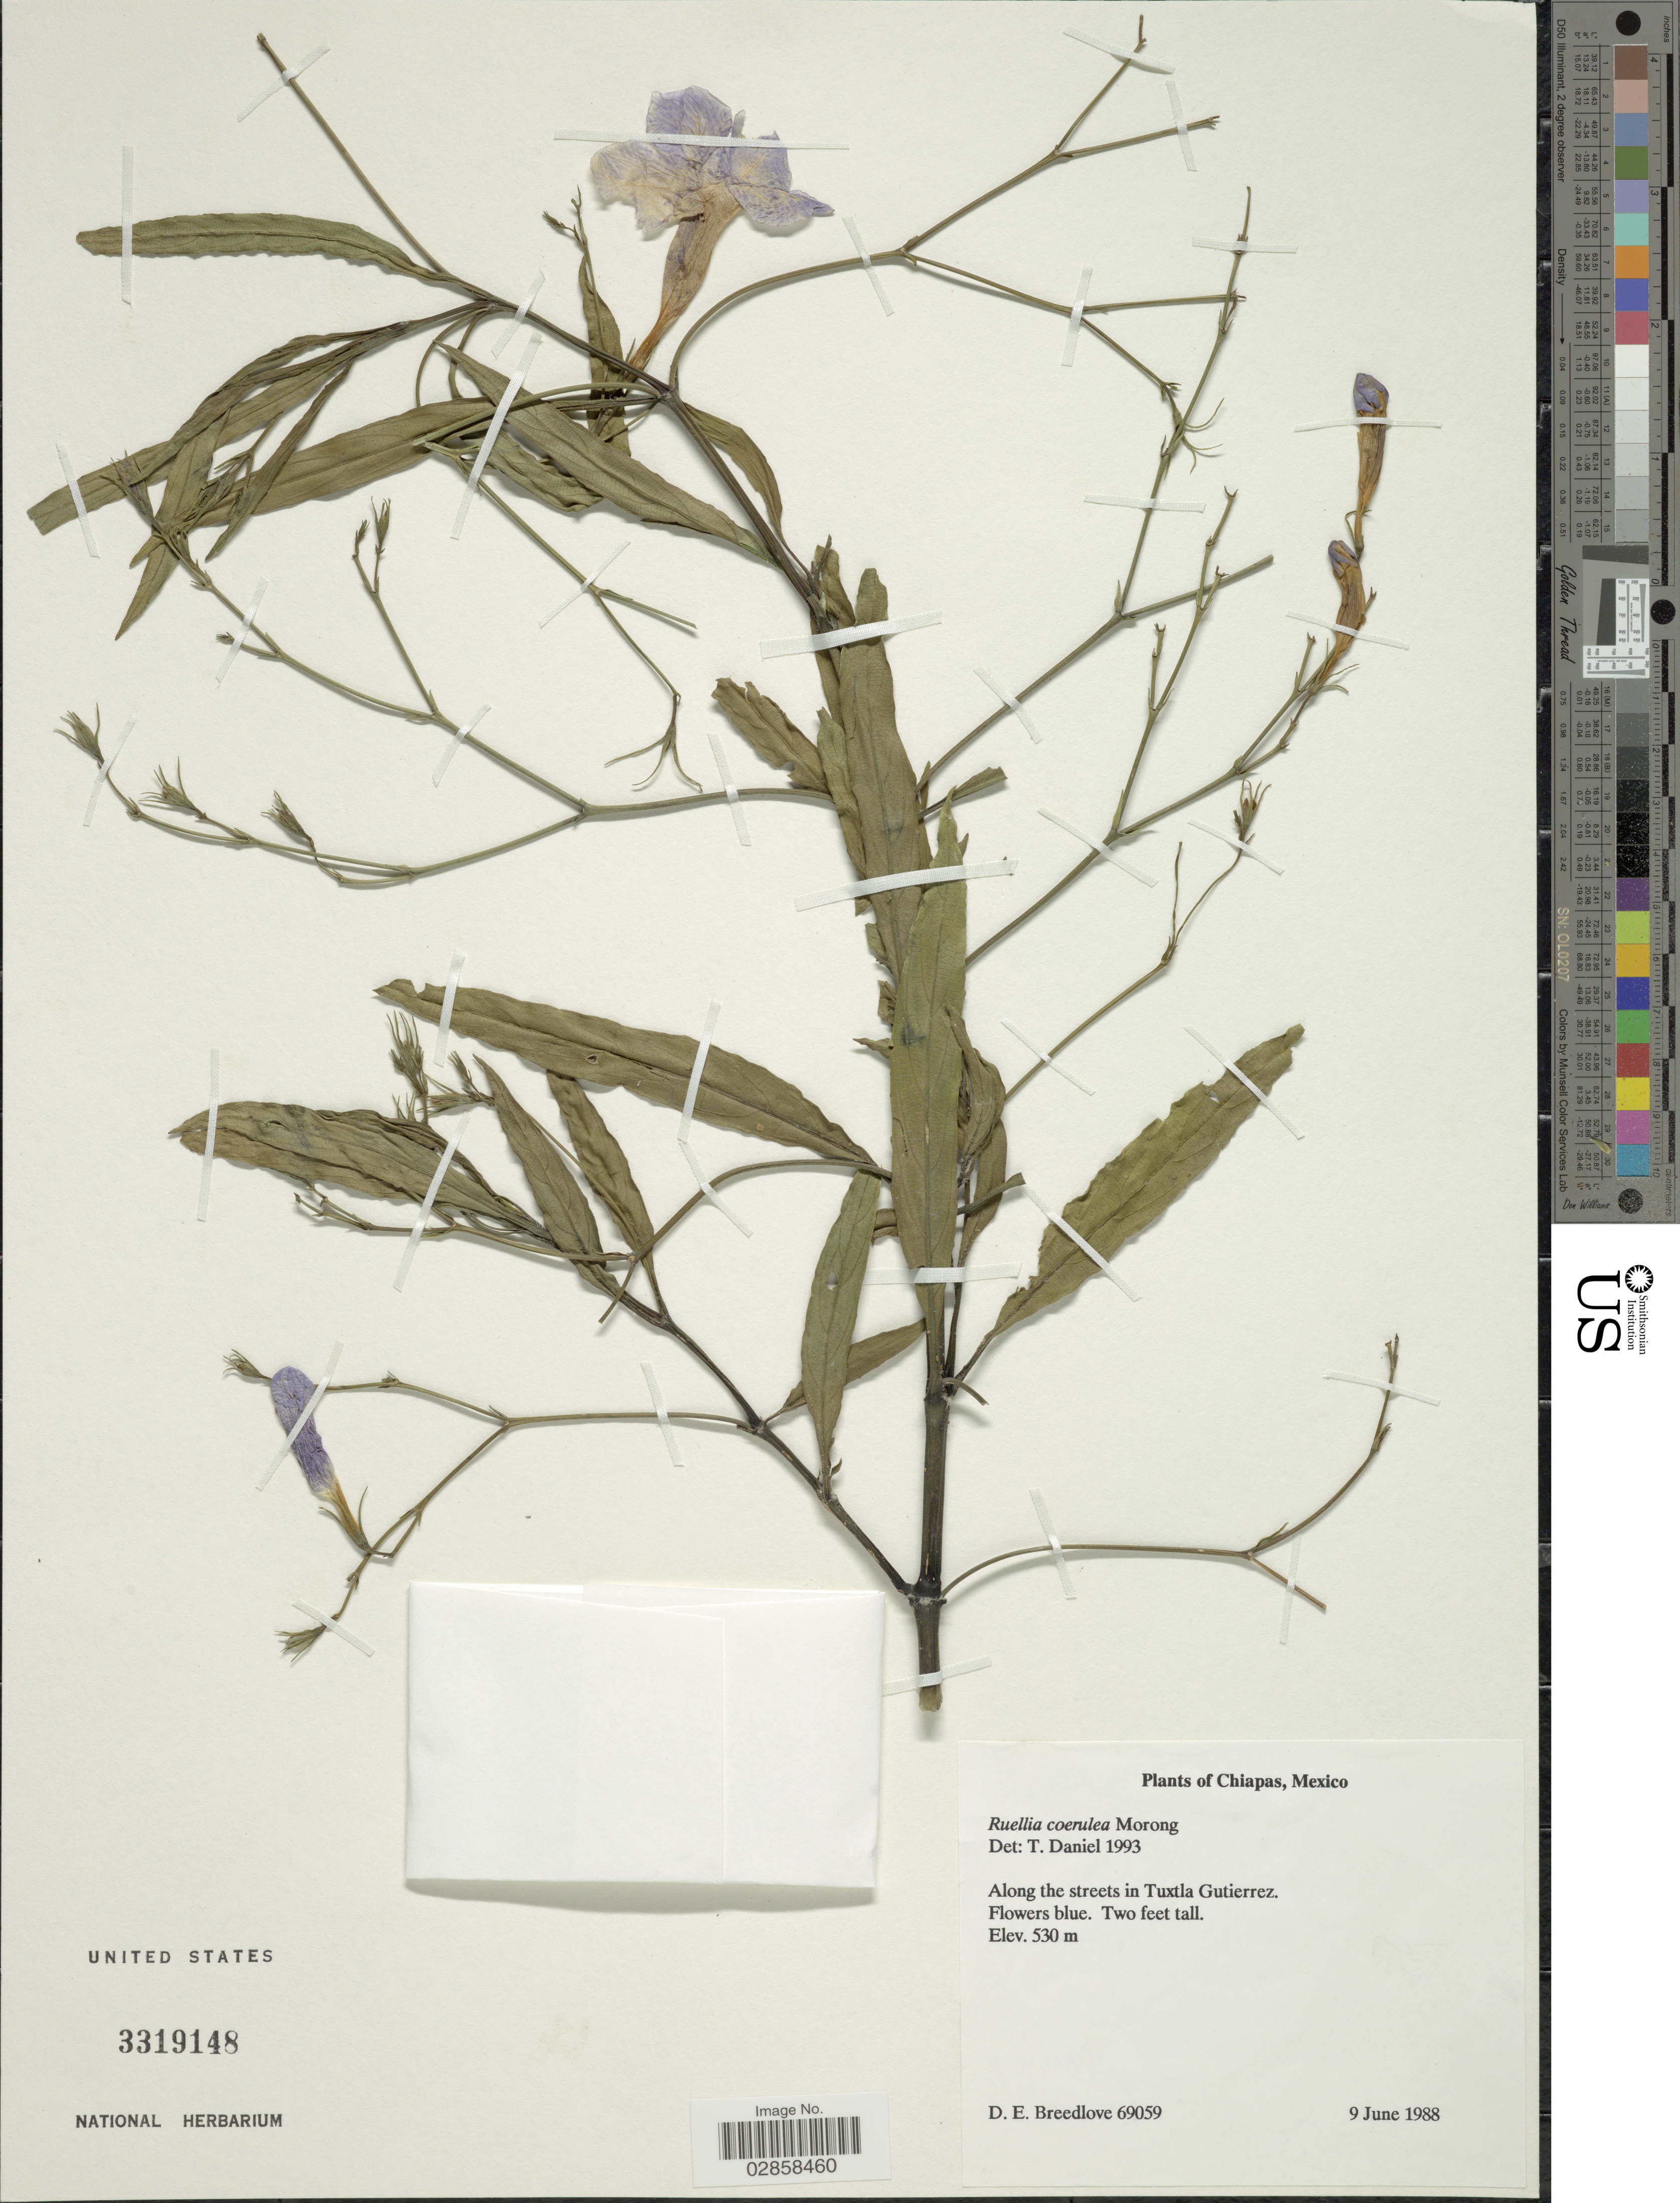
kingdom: Plantae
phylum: Tracheophyta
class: Magnoliopsida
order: Lamiales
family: Acanthaceae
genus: Ruellia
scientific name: Ruellia coerulea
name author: Morong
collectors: D. E. Breedlove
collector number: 69059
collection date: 1988-06-09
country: Mexico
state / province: Chiapas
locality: Along the streets in Tuxtla Gutierrez.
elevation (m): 530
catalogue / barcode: US 3319148